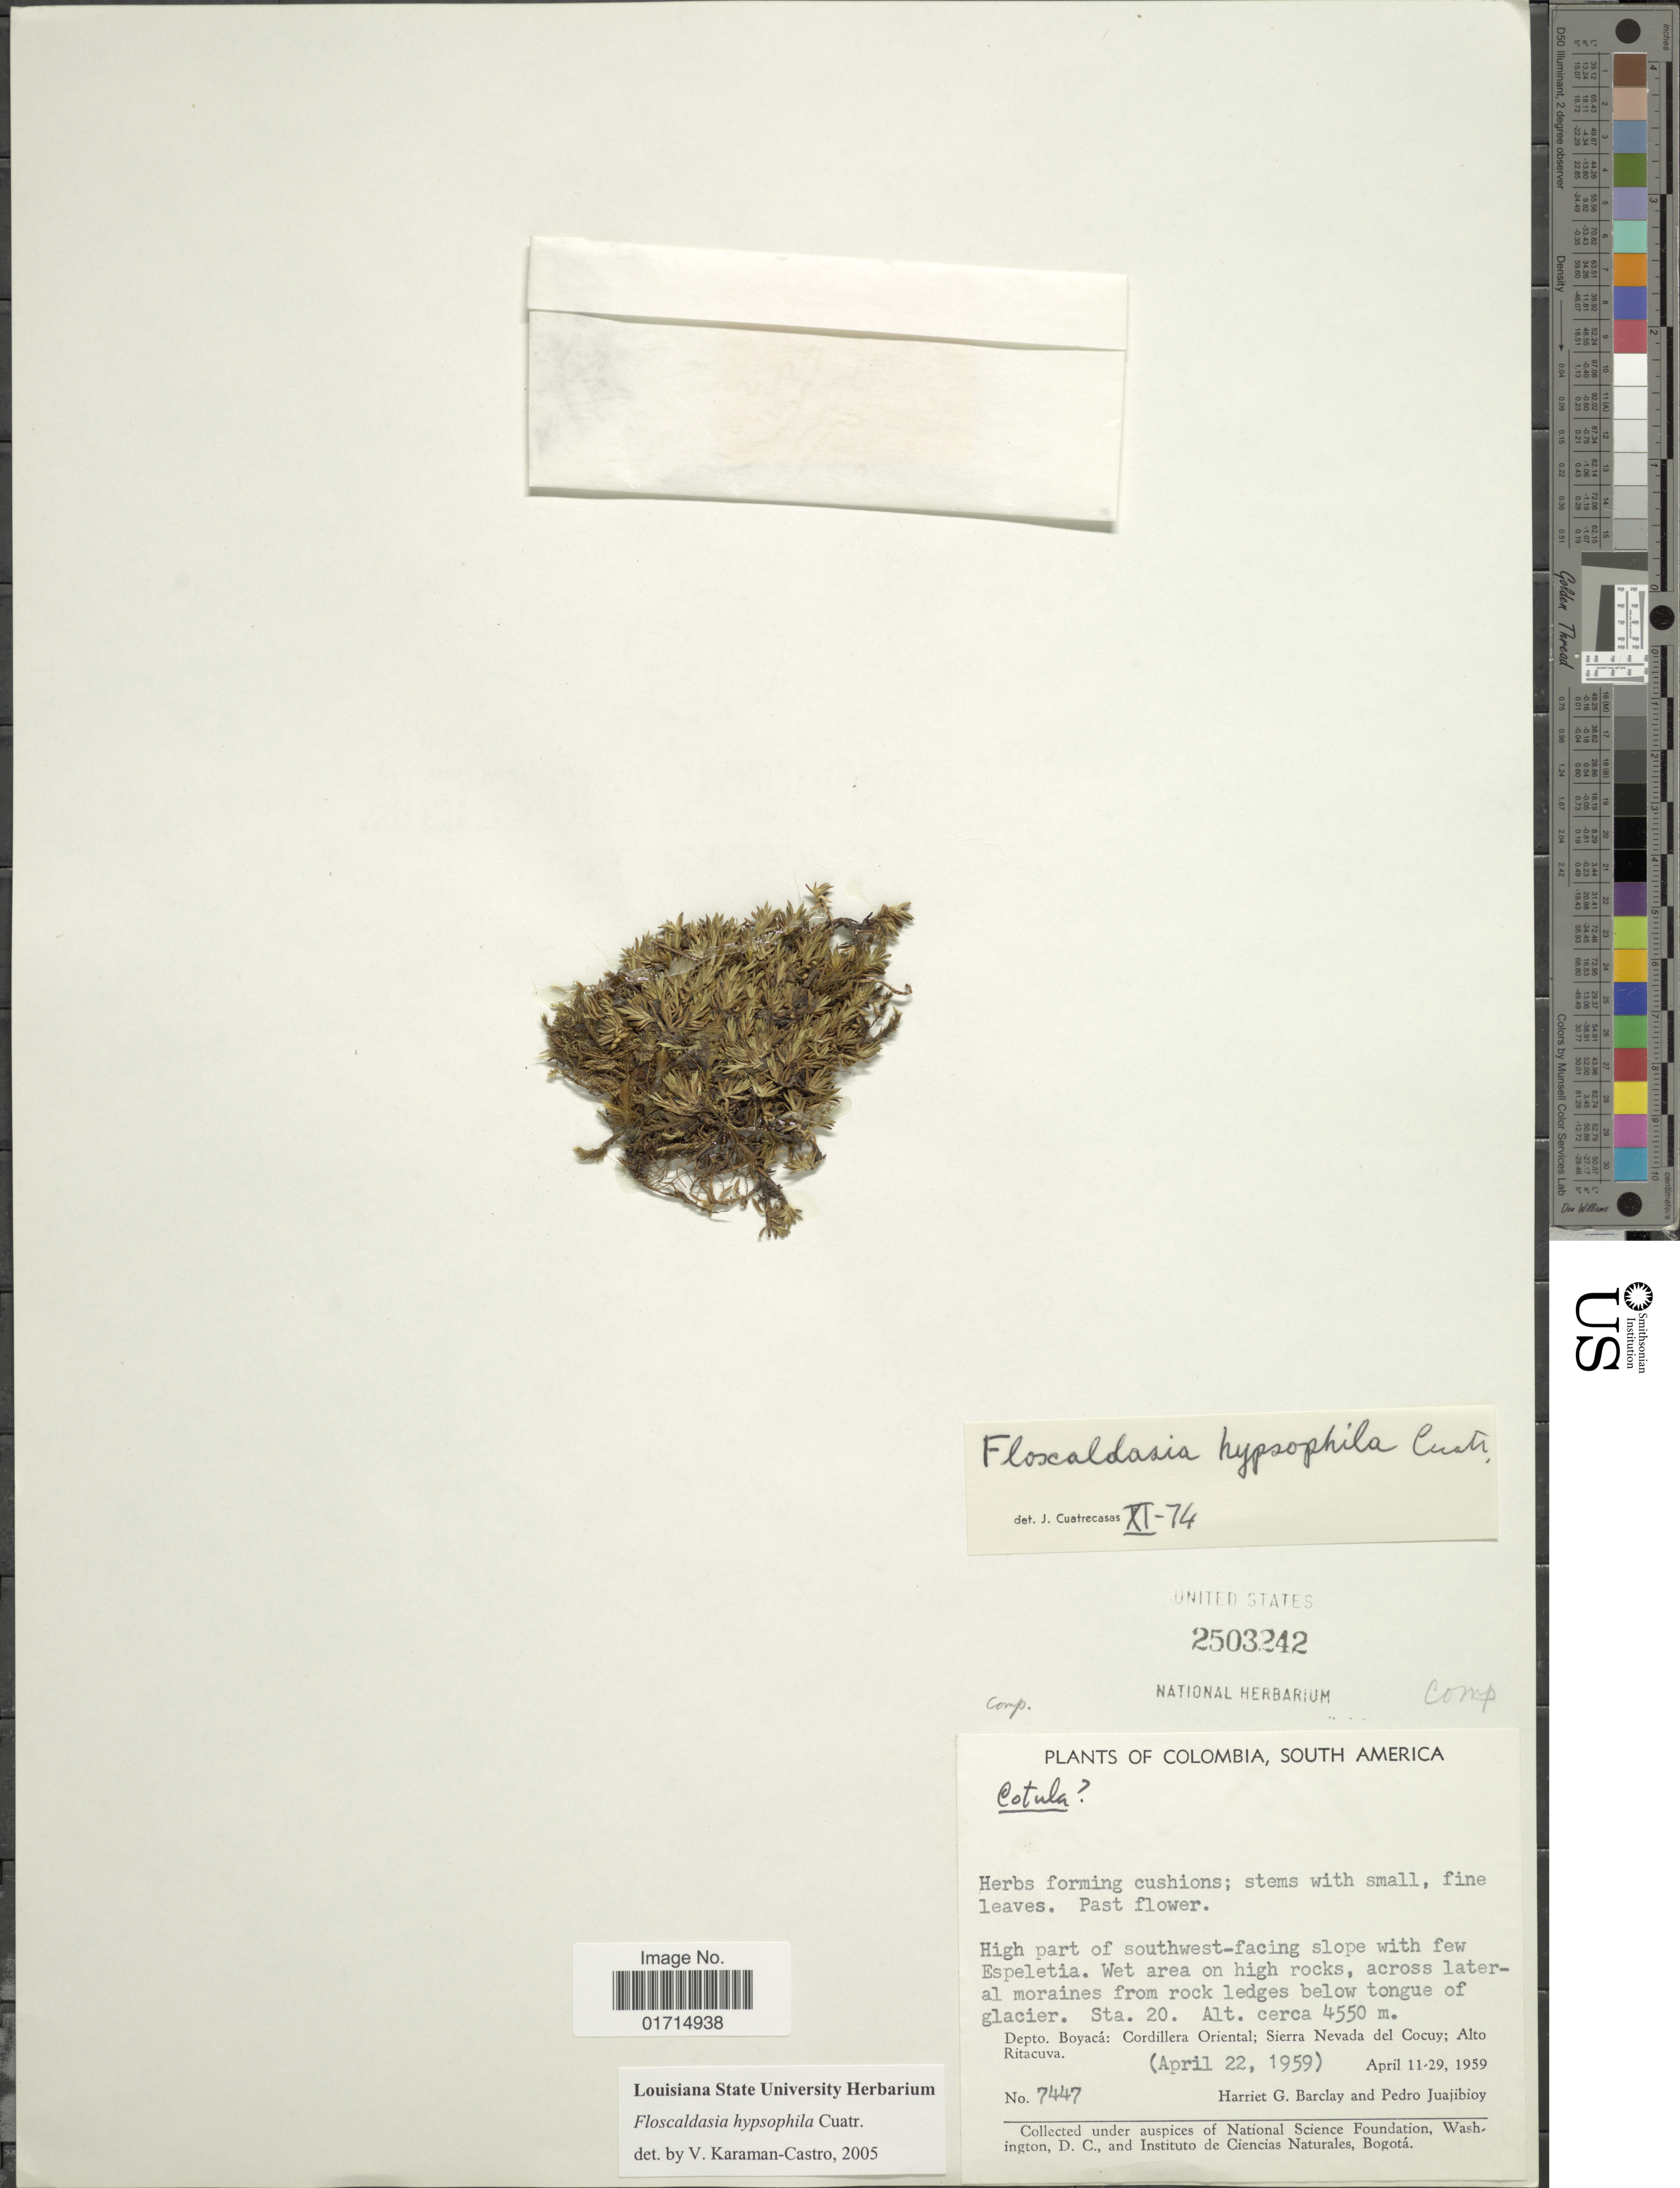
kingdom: Plantae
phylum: Tracheophyta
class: Magnoliopsida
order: Asterales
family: Asteraceae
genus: Floscaldasia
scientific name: Floscaldasia hypsophila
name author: Cuatrec.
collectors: H. G. Barclay & P. Juajibioy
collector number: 7447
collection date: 1959-04-11/1959-04-29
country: Colombia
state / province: Boyacá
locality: Depto. Boyacá; Cordillera Orietnal; Sierra Nevada del Cocuy; Alto Ritacuva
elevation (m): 4550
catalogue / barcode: US 2503242